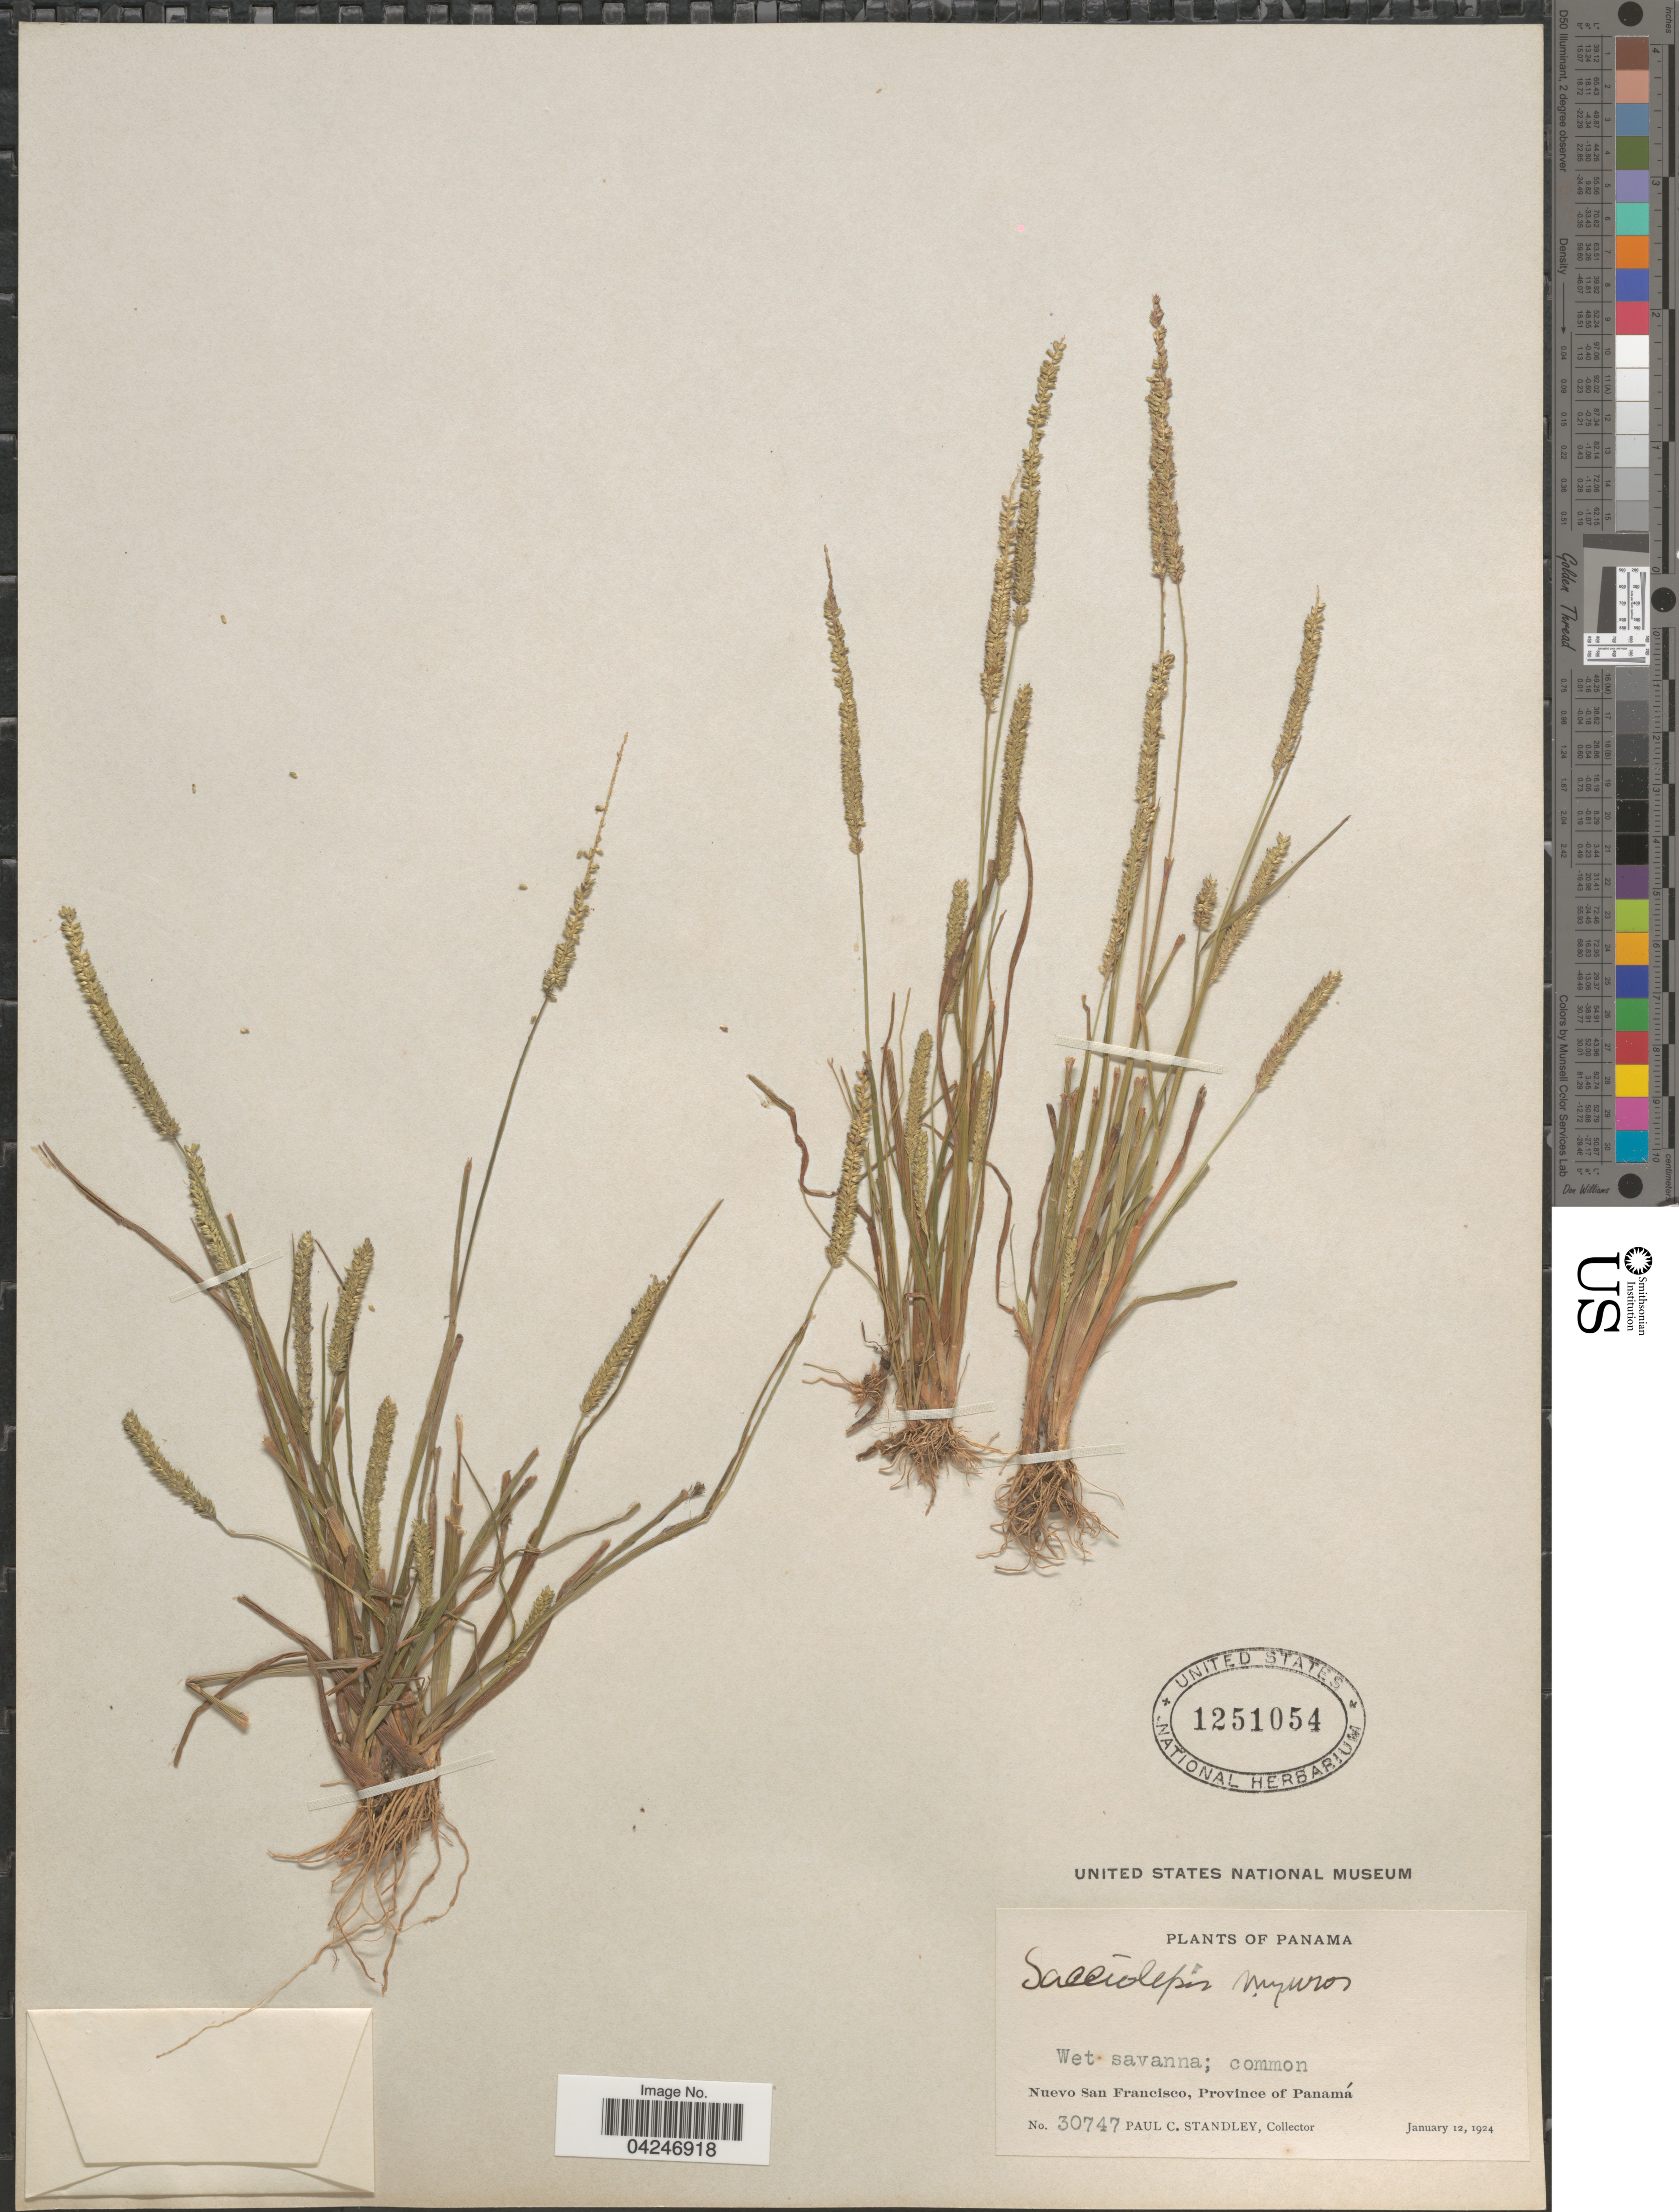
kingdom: Plantae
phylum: Tracheophyta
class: Liliopsida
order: Poales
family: Poaceae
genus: Sacciolepis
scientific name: Sacciolepis myuros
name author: (Lam.) Chase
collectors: P. C. Standley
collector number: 30747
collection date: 1924-01-12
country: Panama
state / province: Panamá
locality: Nuevo San Francisco.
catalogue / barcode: US 1251054